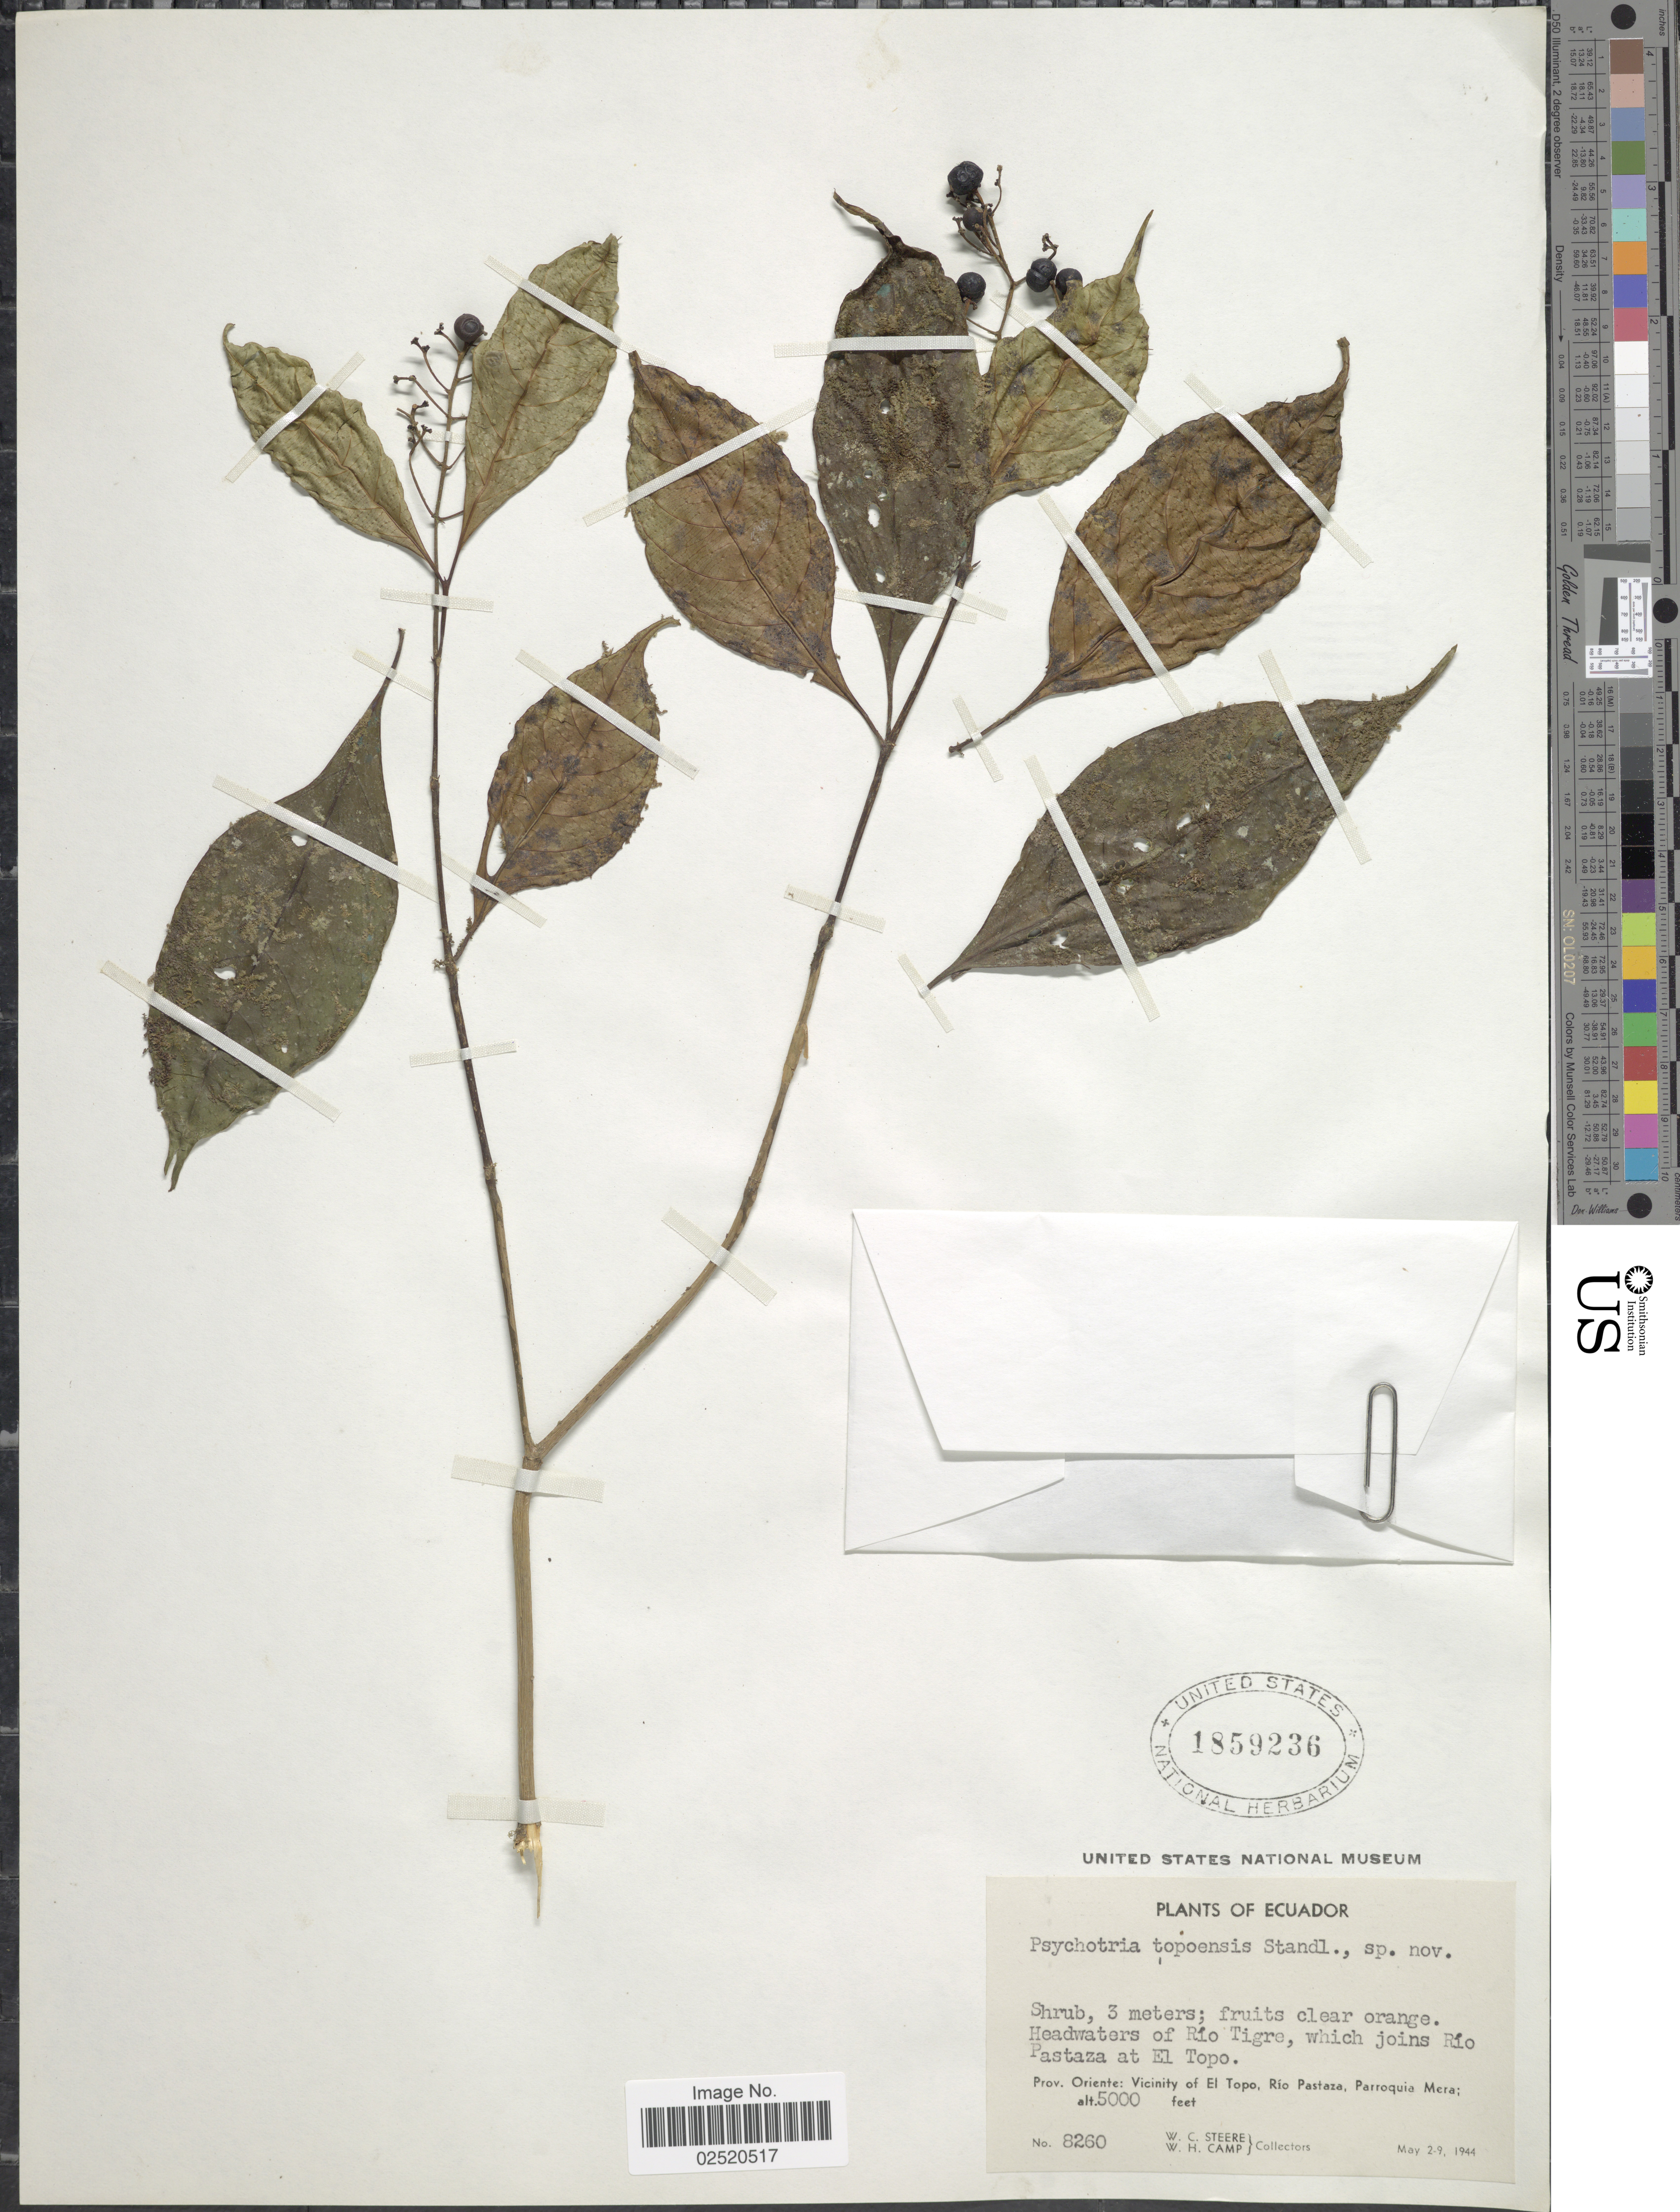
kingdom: Plantae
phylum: Tracheophyta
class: Magnoliopsida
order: Gentianales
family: Rubiaceae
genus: Psychotria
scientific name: Psychotria topoensis Standl. sp. nov. ined.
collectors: W. C. Steere & W. H. Camp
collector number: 8260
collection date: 1944-05-02/1944-05-09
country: Ecuador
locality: Prov. Oriente: Vicinity of El Topo, Río Pastaza, Parroquia Mera. Headwaters of Río Tigre, which joins Río Pastaza at El Topo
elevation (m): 1524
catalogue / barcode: US 1859236